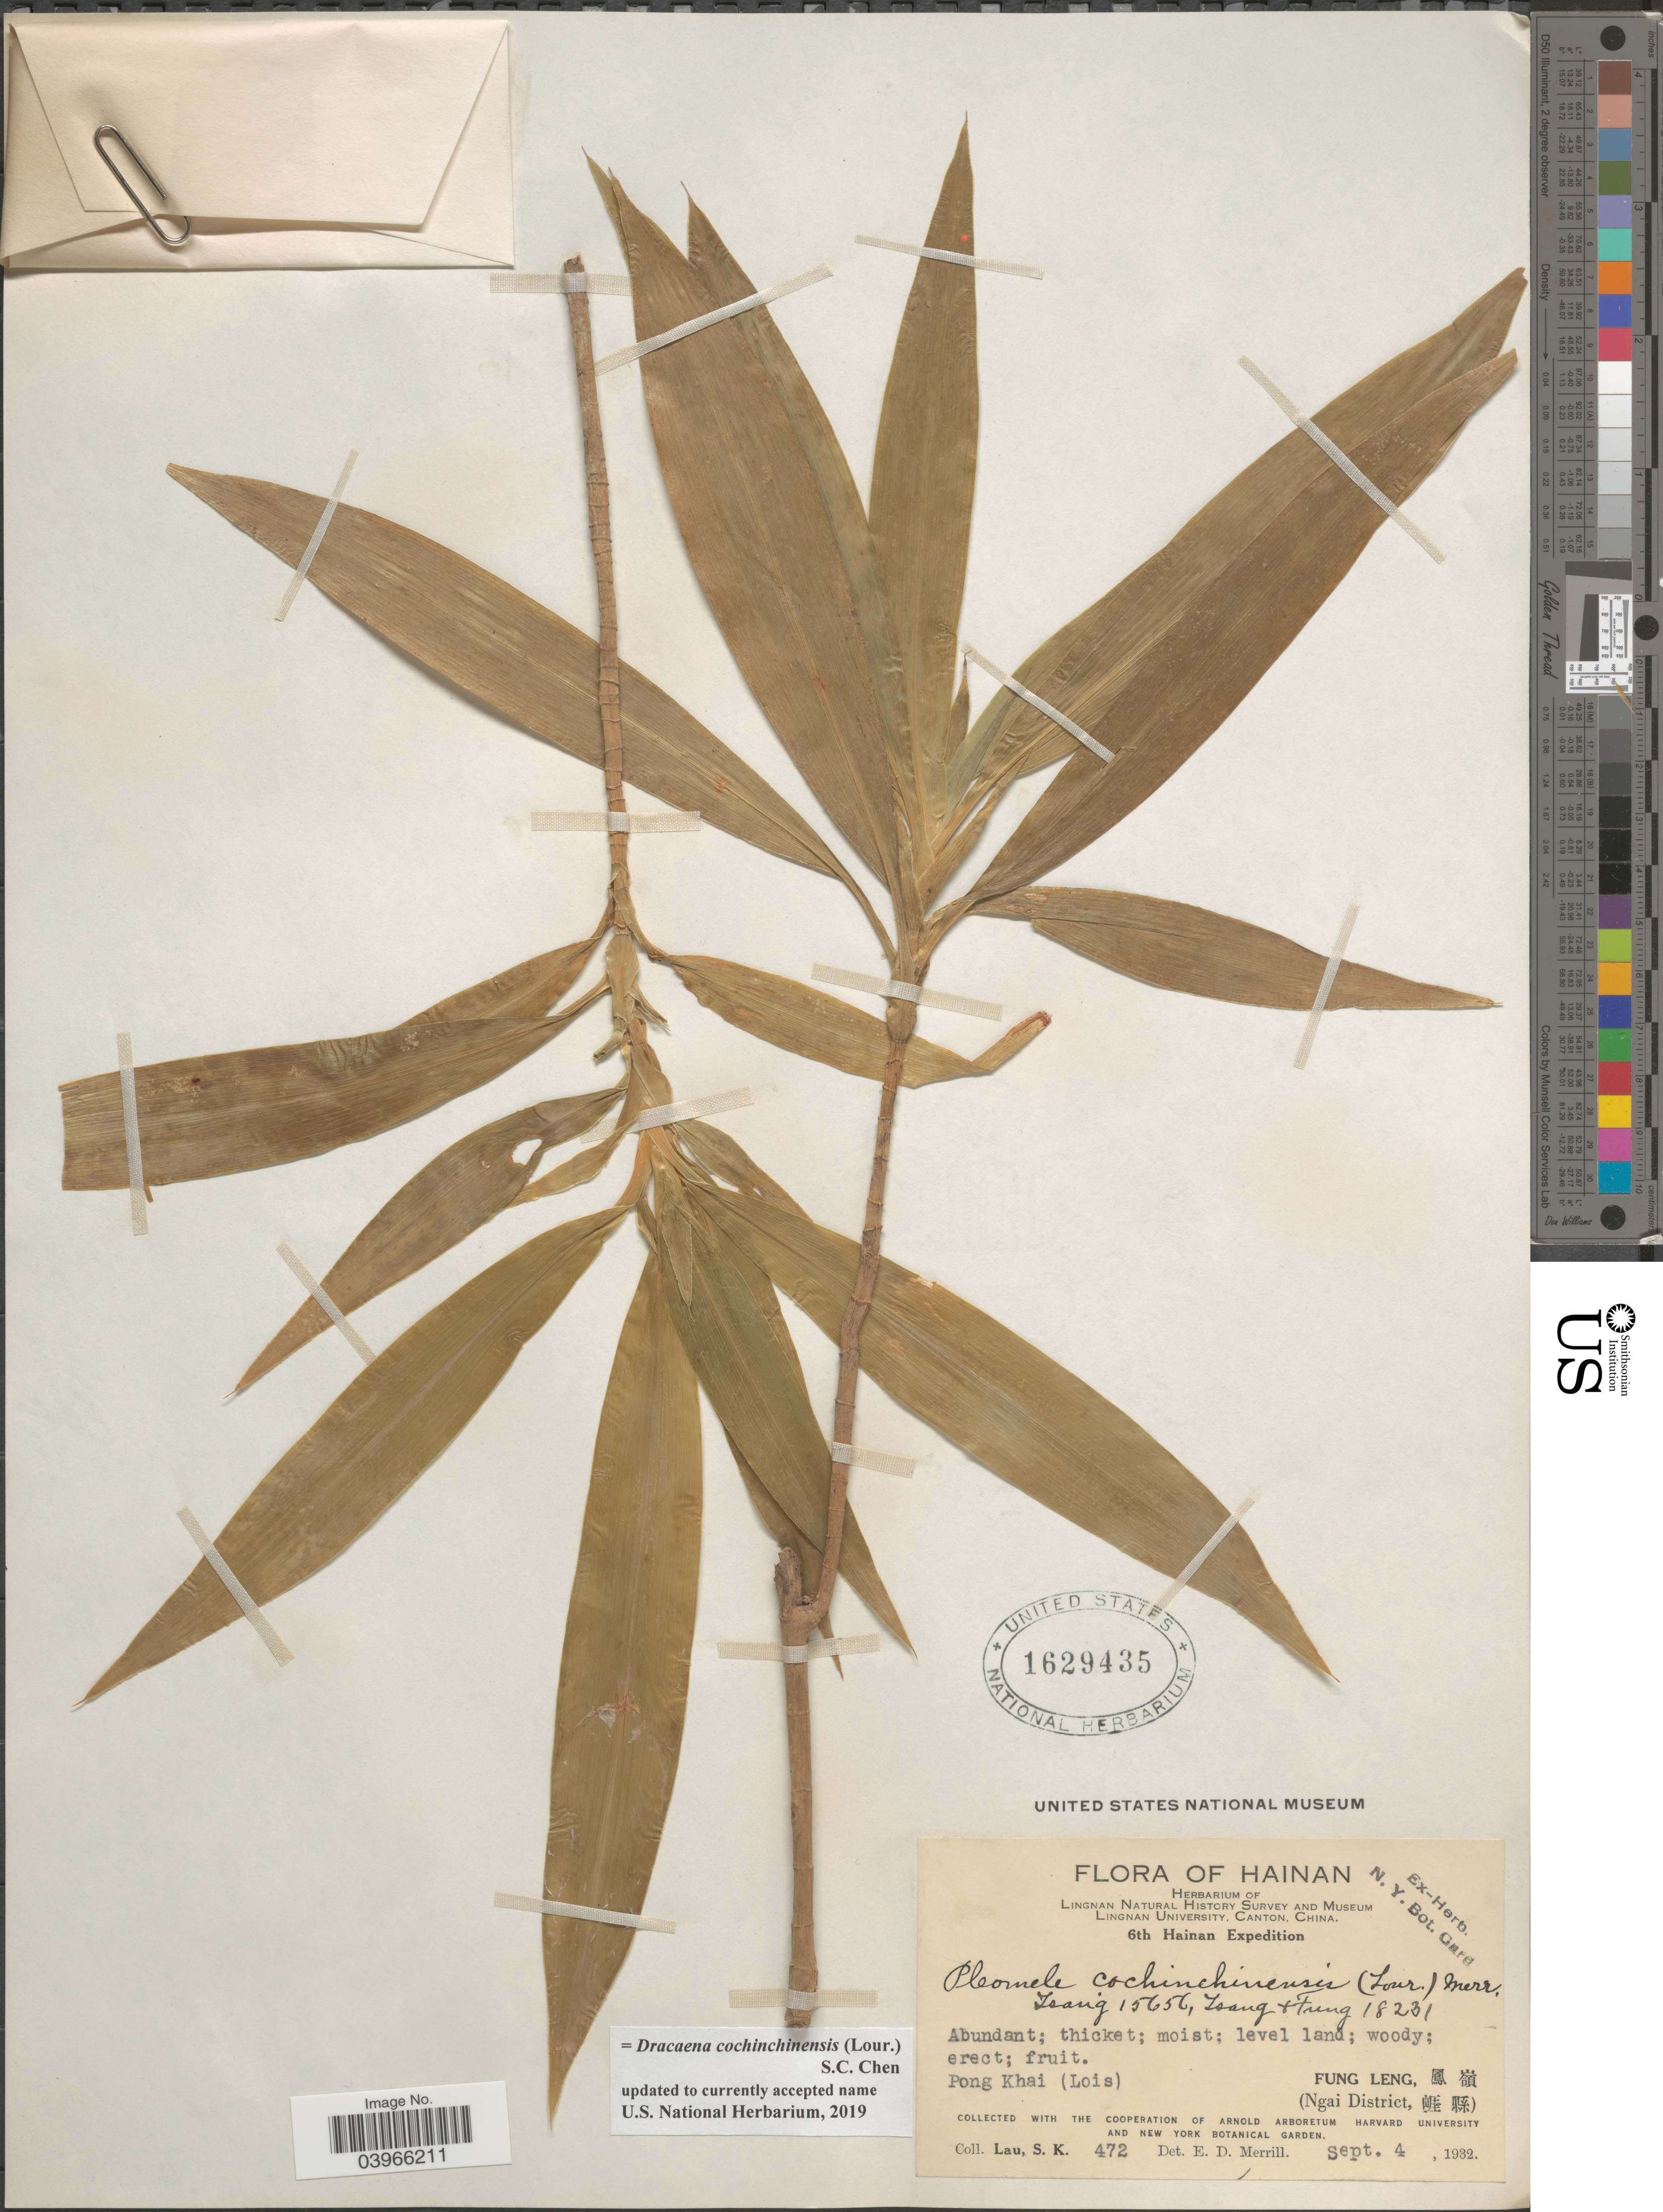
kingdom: Plantae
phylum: Tracheophyta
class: Liliopsida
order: Asparagales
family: Asparagaceae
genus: Dracaena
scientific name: Dracaena cochinchinensis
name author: (Lour. & Labroy) S.C.Chen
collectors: S. K. Lau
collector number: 472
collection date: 1932-09-04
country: China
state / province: Hainan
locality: Pong Khai (Lois). Fung Leng. (Ngai District).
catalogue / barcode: US 1629435